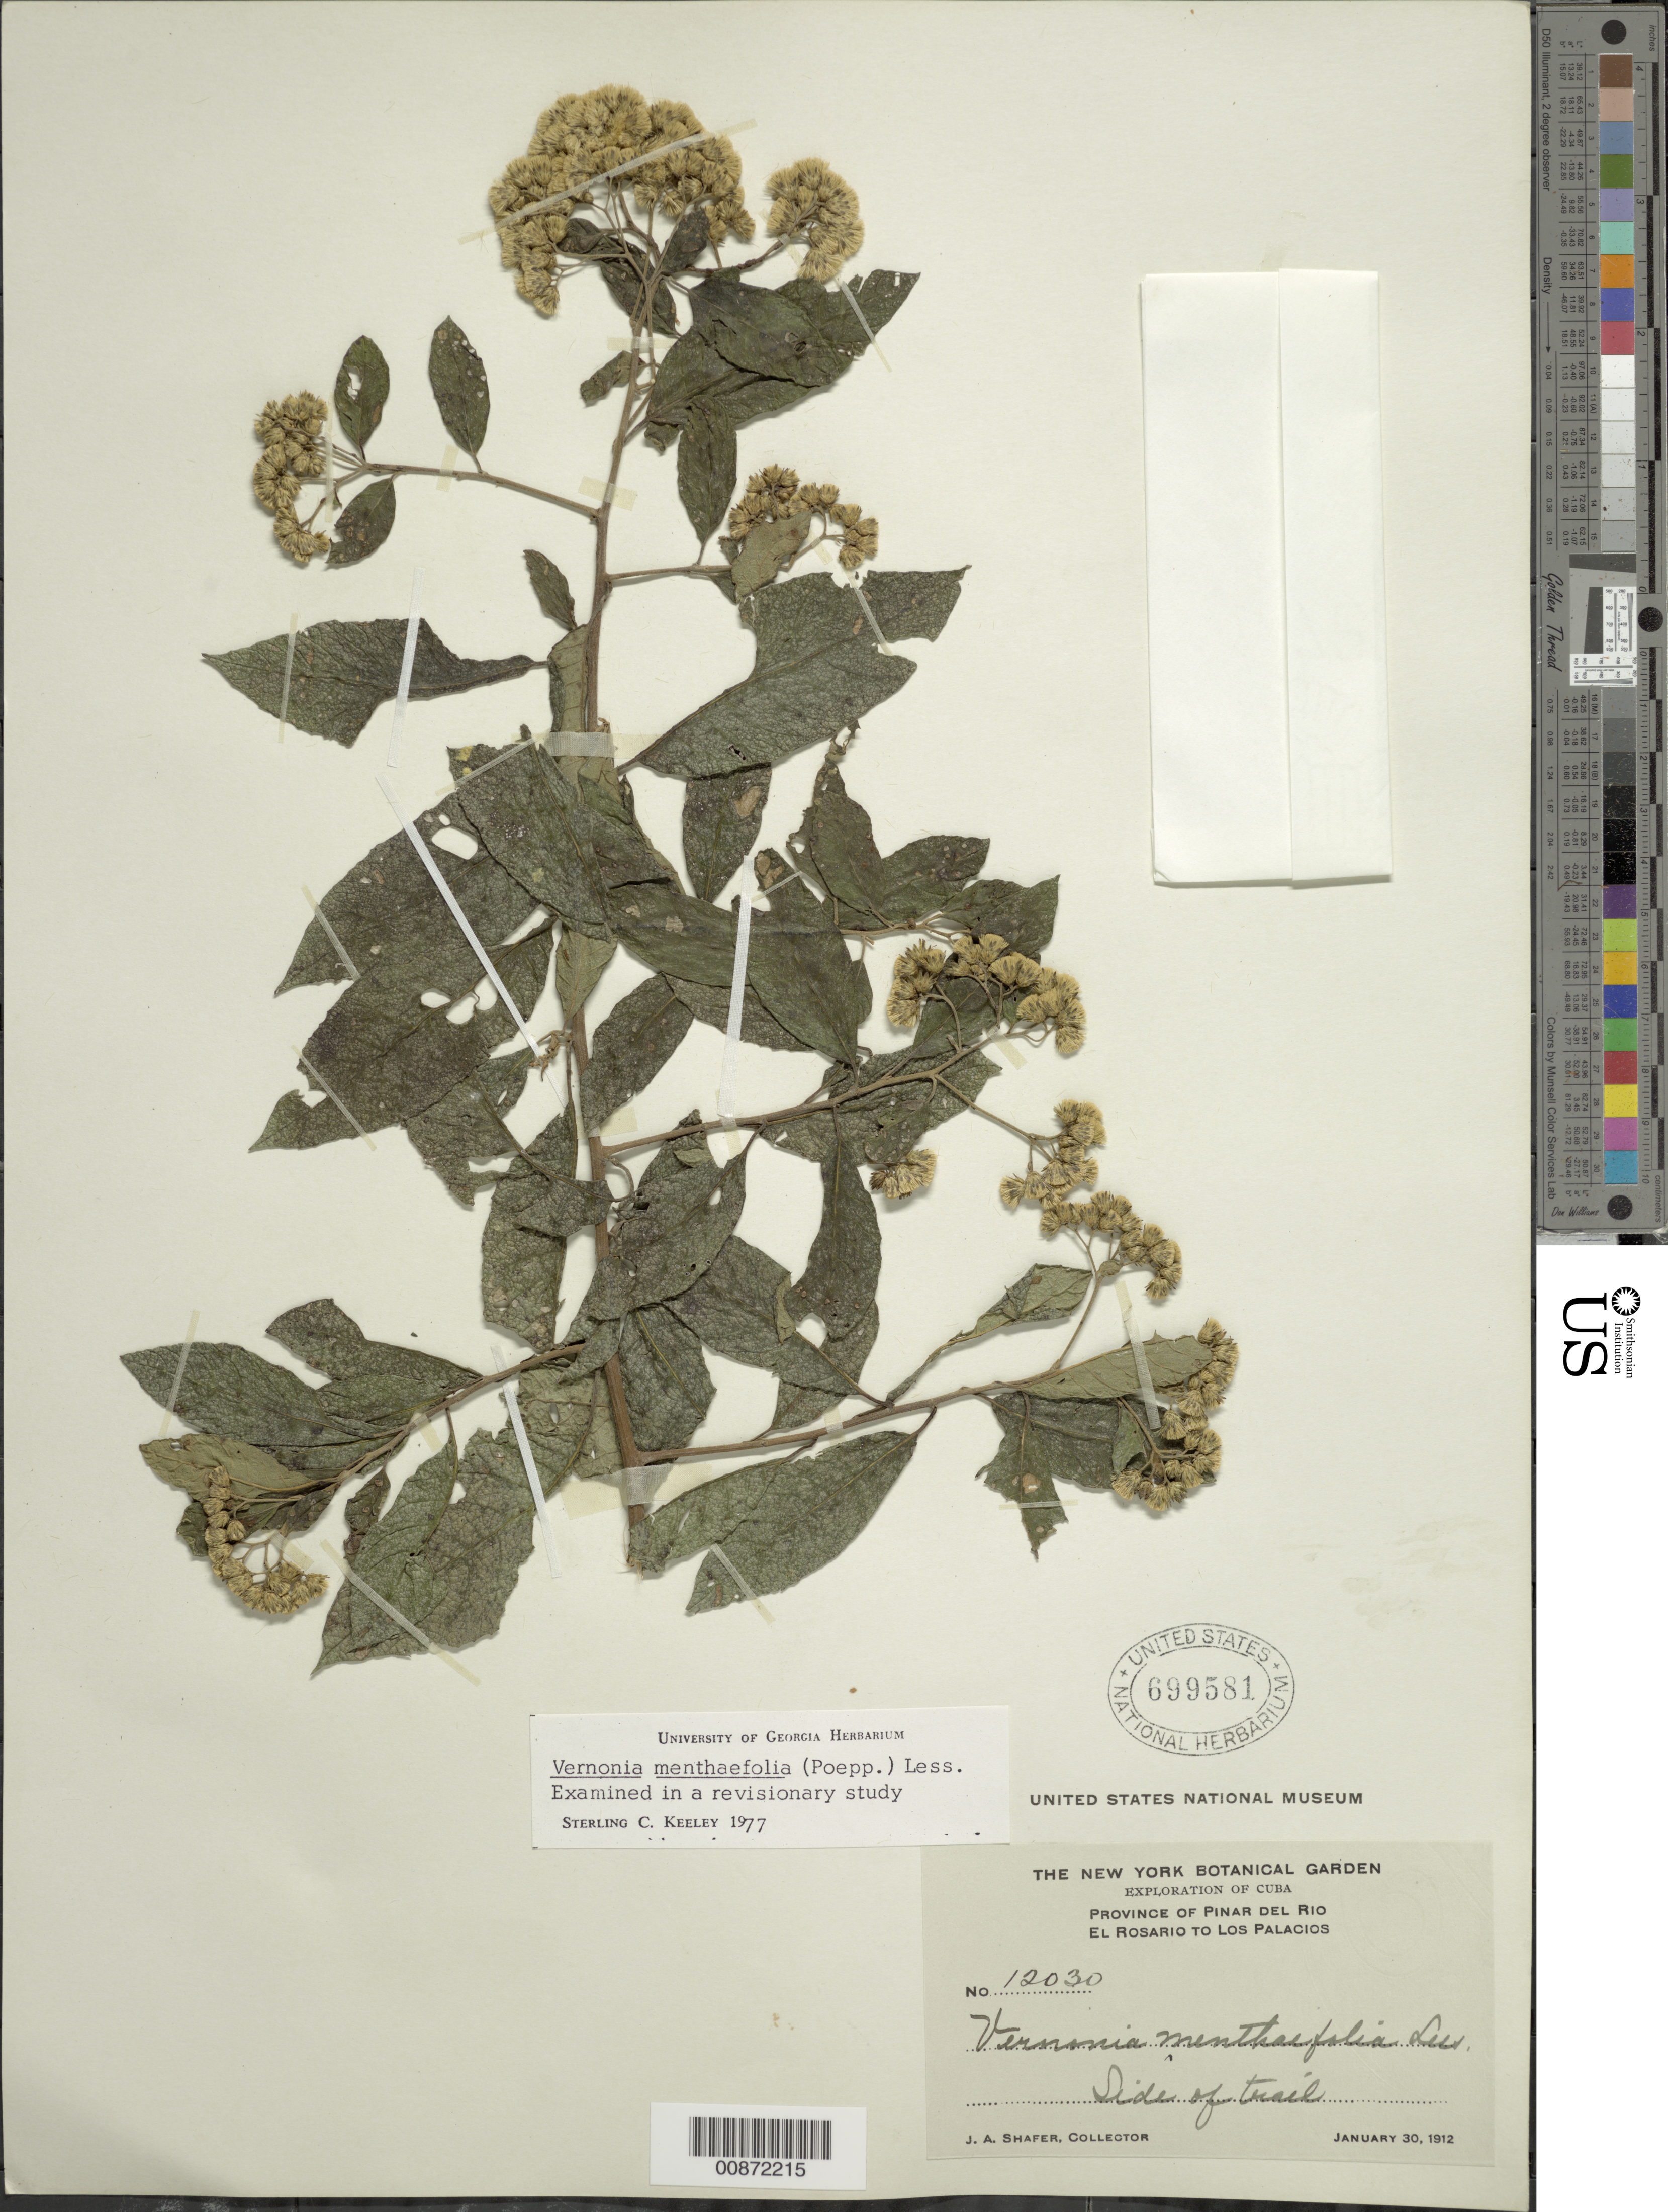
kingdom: Plantae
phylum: Tracheophyta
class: Magnoliopsida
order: Asterales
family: Asteraceae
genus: Vernonanthura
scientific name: Vernonanthura menthifolia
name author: (Poepp. ex Spreng.) H. Rob.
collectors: J. A. Shafer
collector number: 12030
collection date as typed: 30 Jan 1912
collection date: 1912-01-30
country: Cuba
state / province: Pinar del Río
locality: El Rosario to Los Palacios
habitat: Side of trail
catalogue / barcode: US 699581